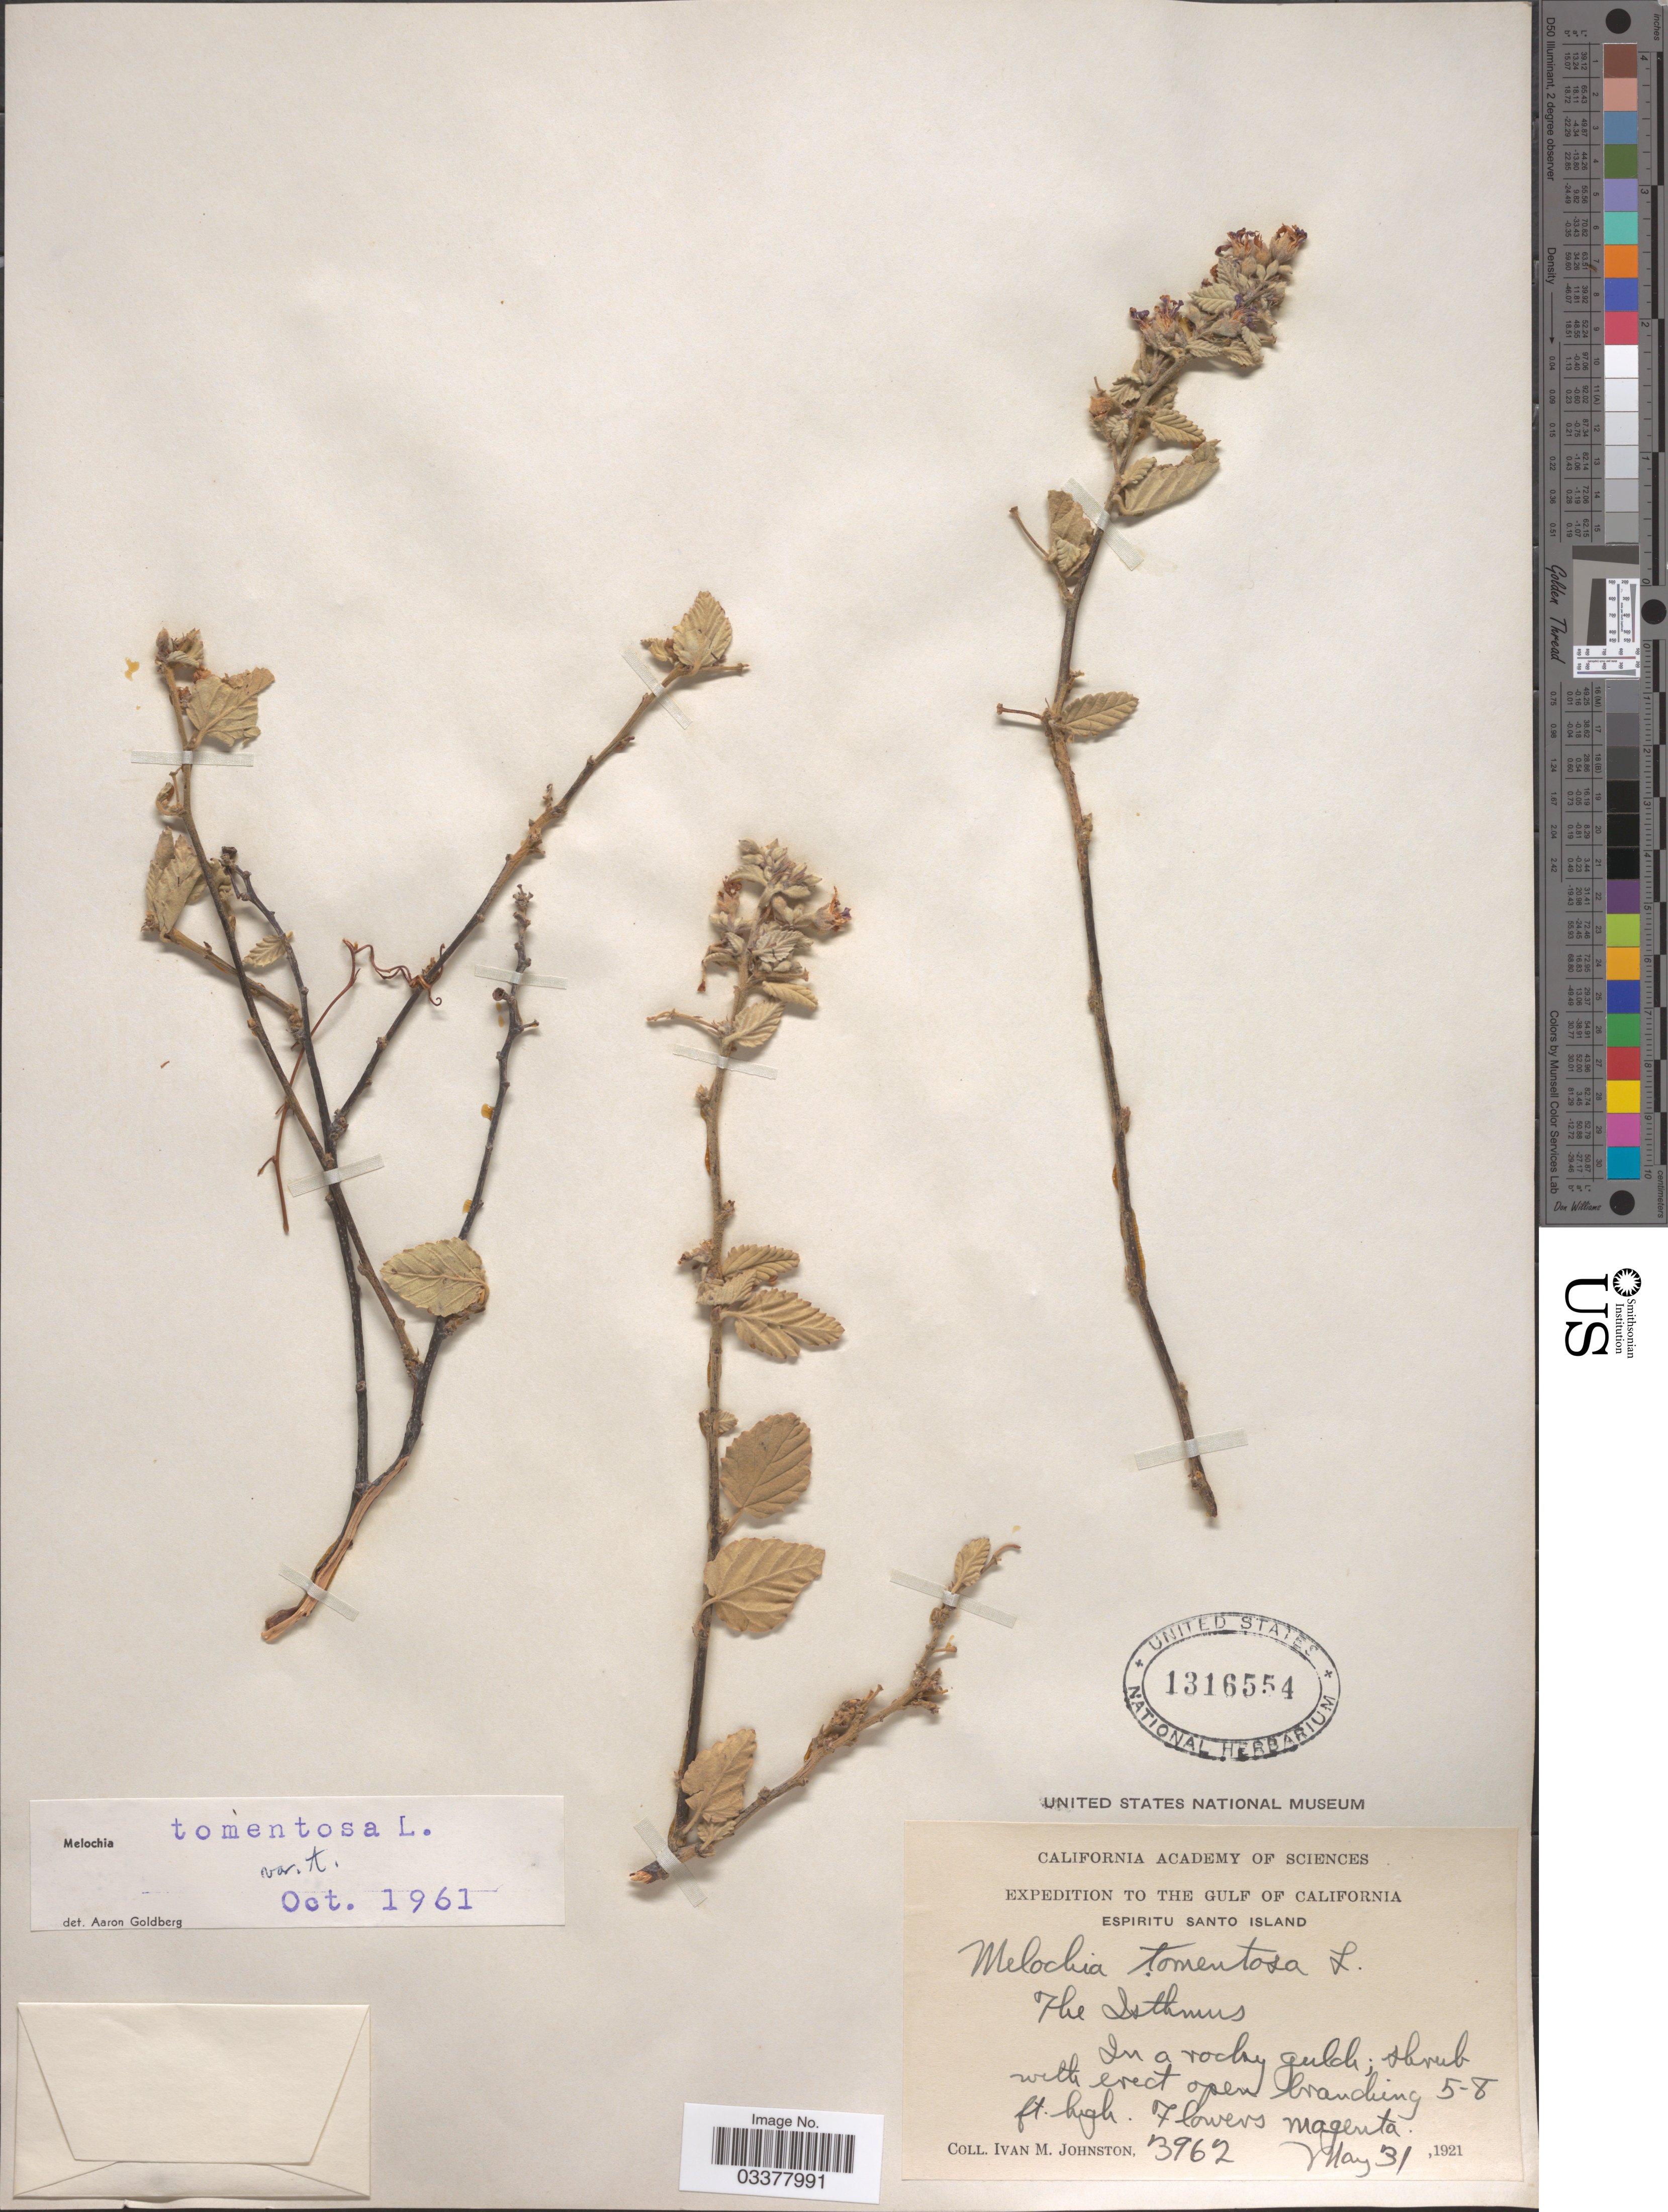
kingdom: Plantae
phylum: Tracheophyta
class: Magnoliopsida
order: Malvales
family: Malvaceae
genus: Melochia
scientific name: Melochia tomentosa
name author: L.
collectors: I.M. Johnston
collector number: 3962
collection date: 1921-05-31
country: Mexico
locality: The Gulf of California. Espiritu Santo Island. The Isthmus.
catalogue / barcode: US 1316554